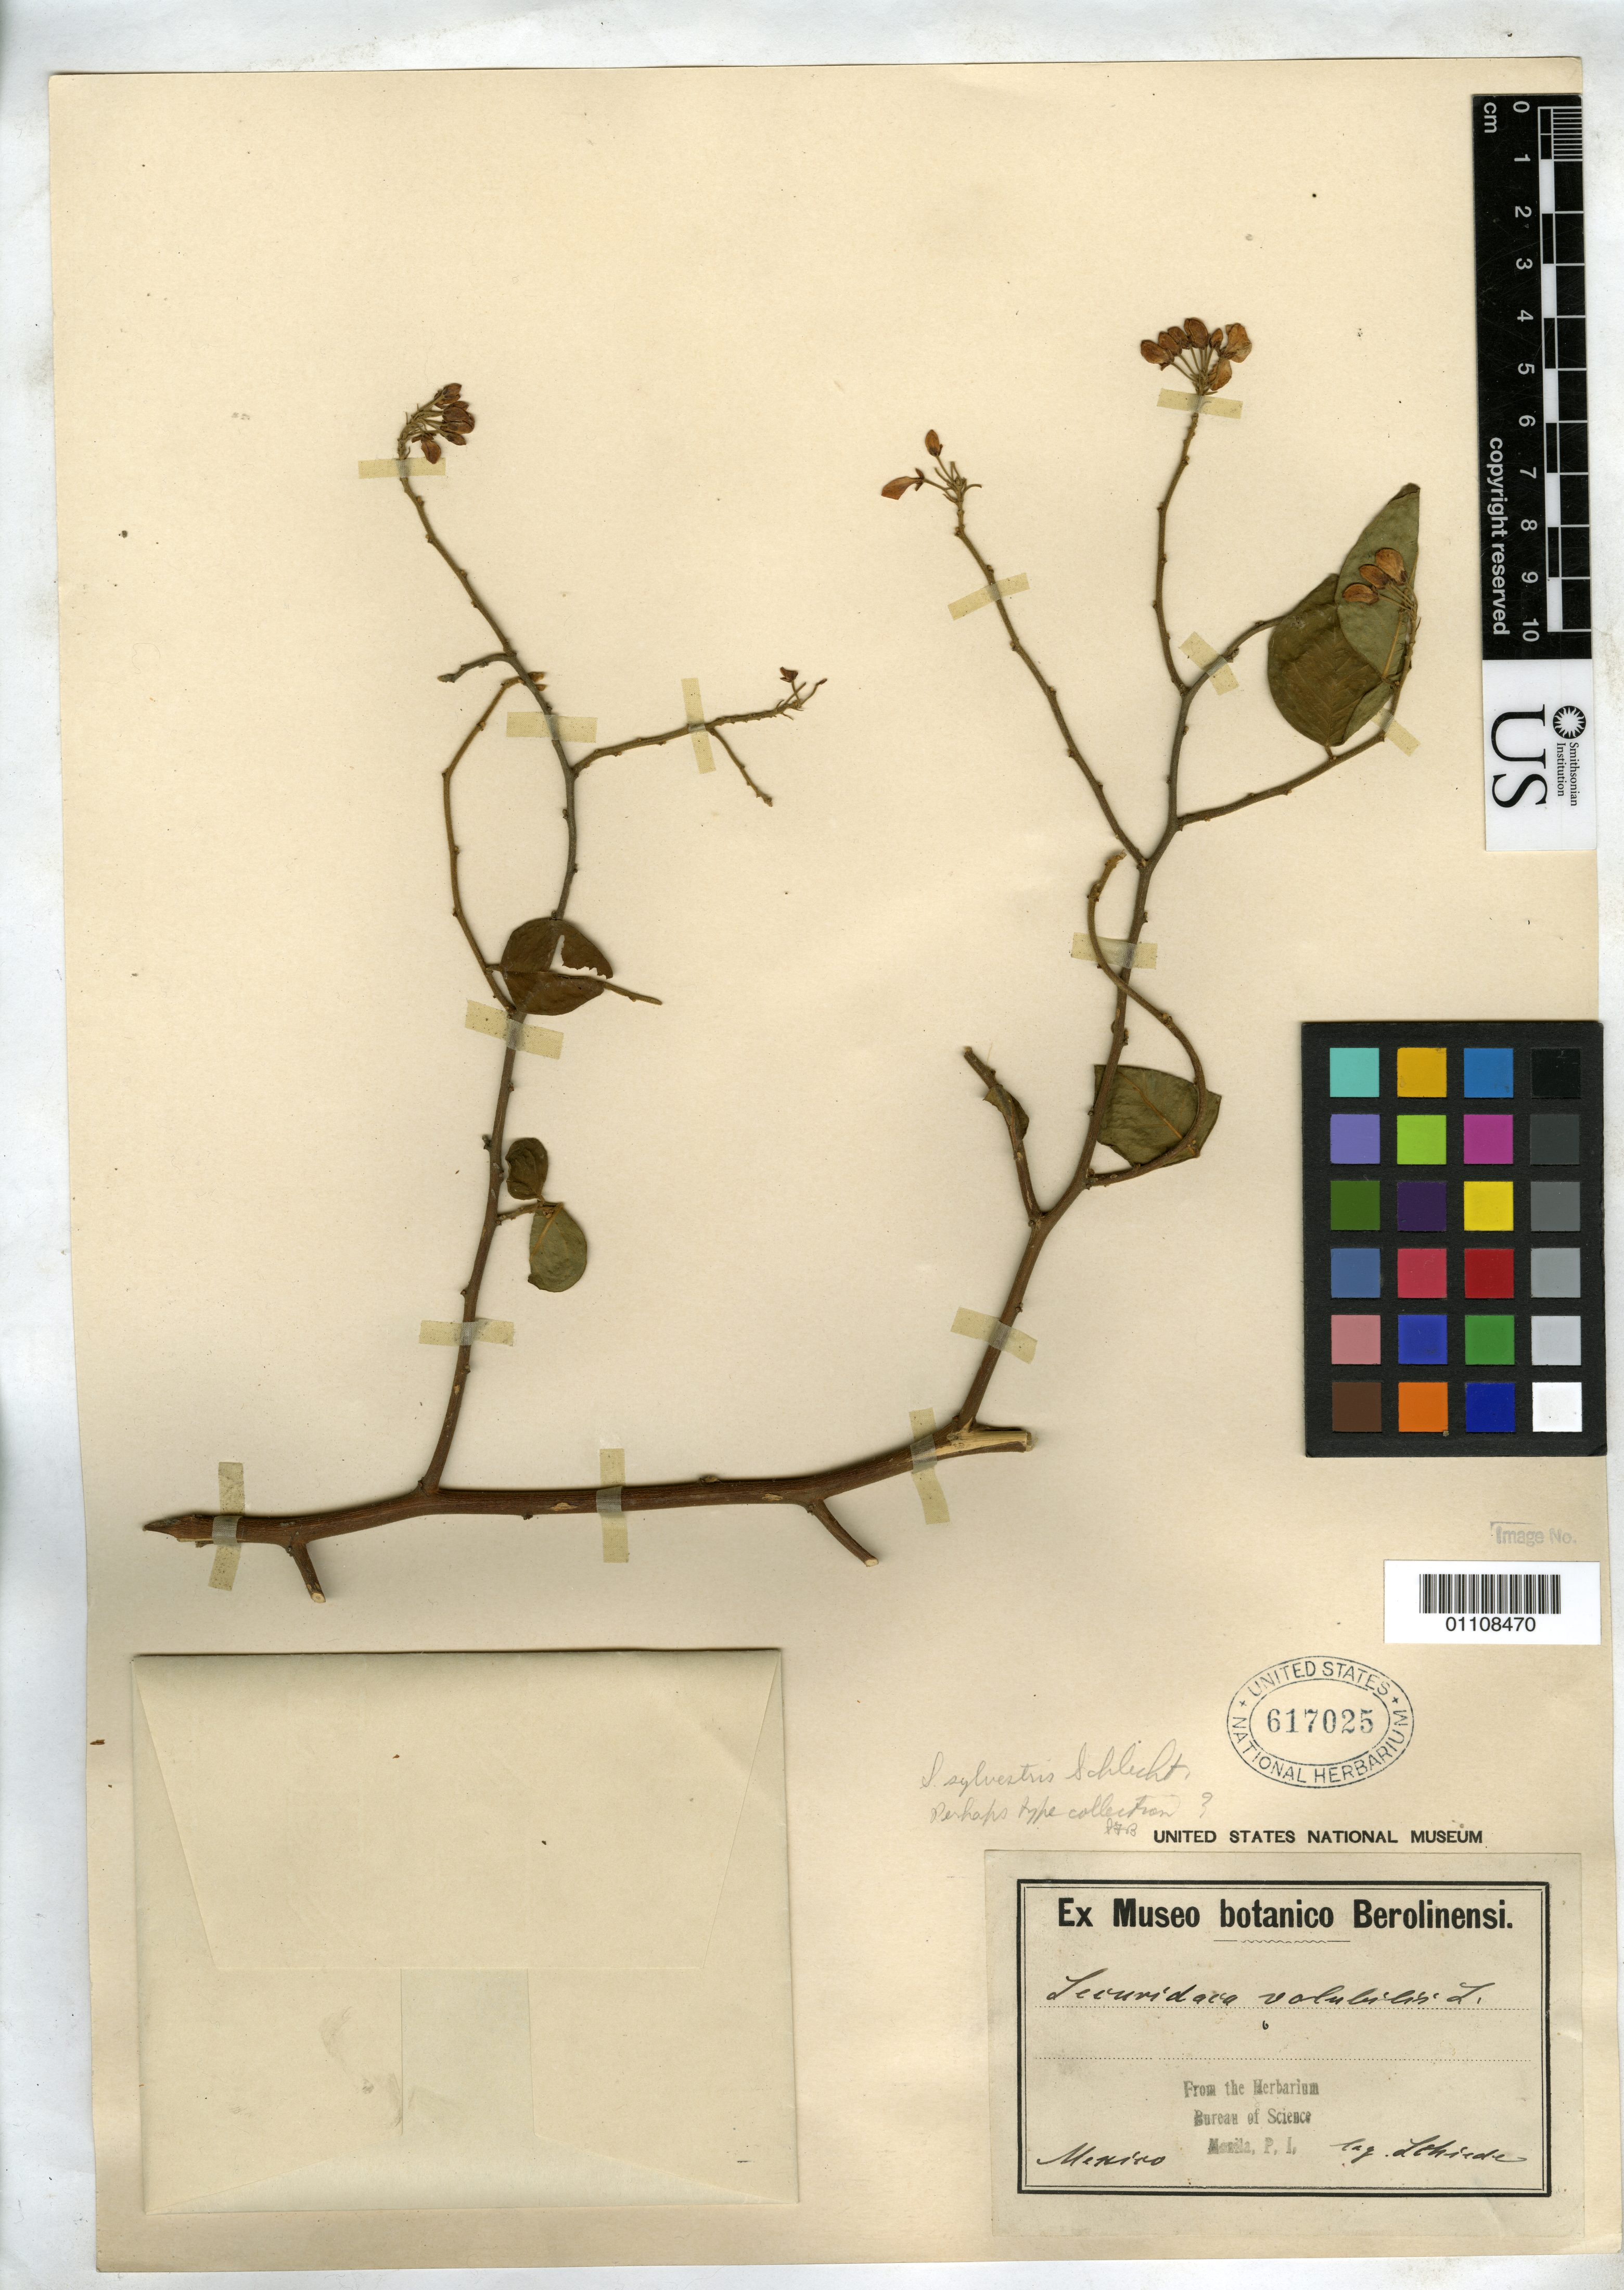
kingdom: Plantae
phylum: Tracheophyta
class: Magnoliopsida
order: Fabales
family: Polygalaceae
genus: Securidaca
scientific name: Securidaca sylvestris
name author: Schltdl.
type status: Possible Type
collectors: C. J. W. Schiede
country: Mexico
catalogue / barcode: US 617025